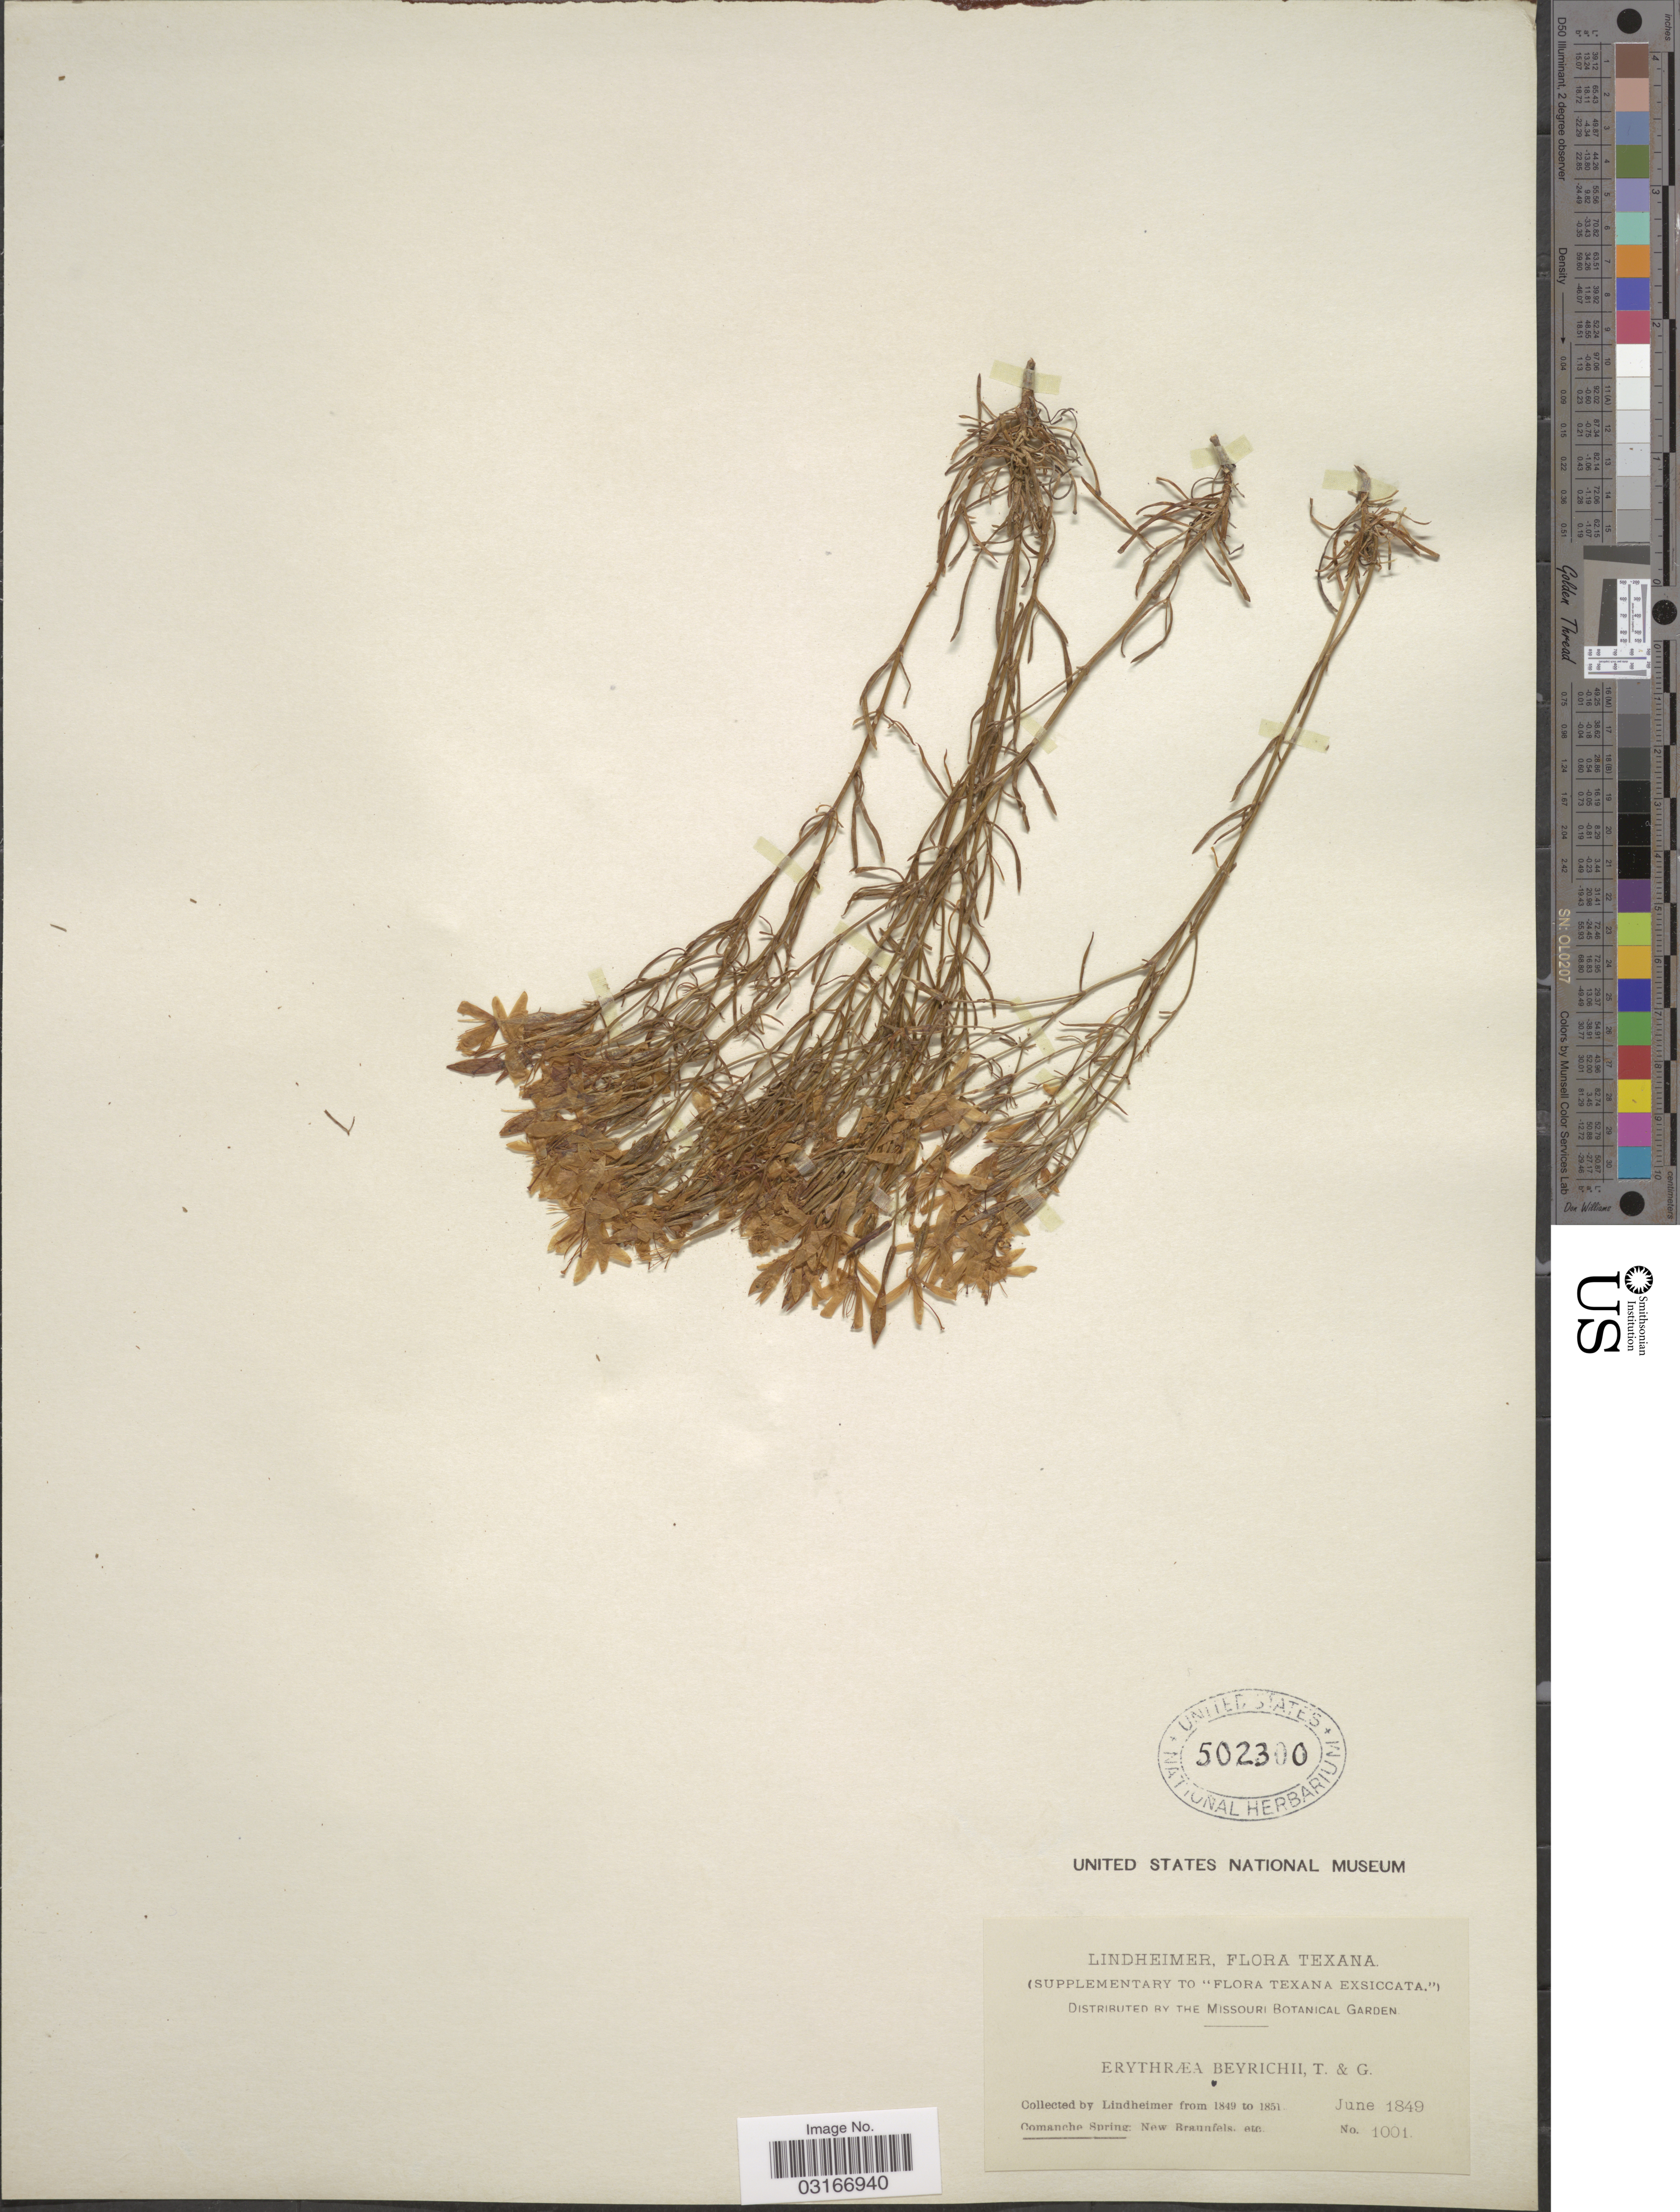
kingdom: Plantae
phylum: Tracheophyta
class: Magnoliopsida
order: Gentianales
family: Gentianaceae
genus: Centaurium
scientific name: Centaurium beyrichii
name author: (Torr.) B.L. Rob.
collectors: -. Lindheimer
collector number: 1001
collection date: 1849-06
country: United States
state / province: Texas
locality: Comanche Spring: New Braunfels.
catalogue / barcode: US 502300